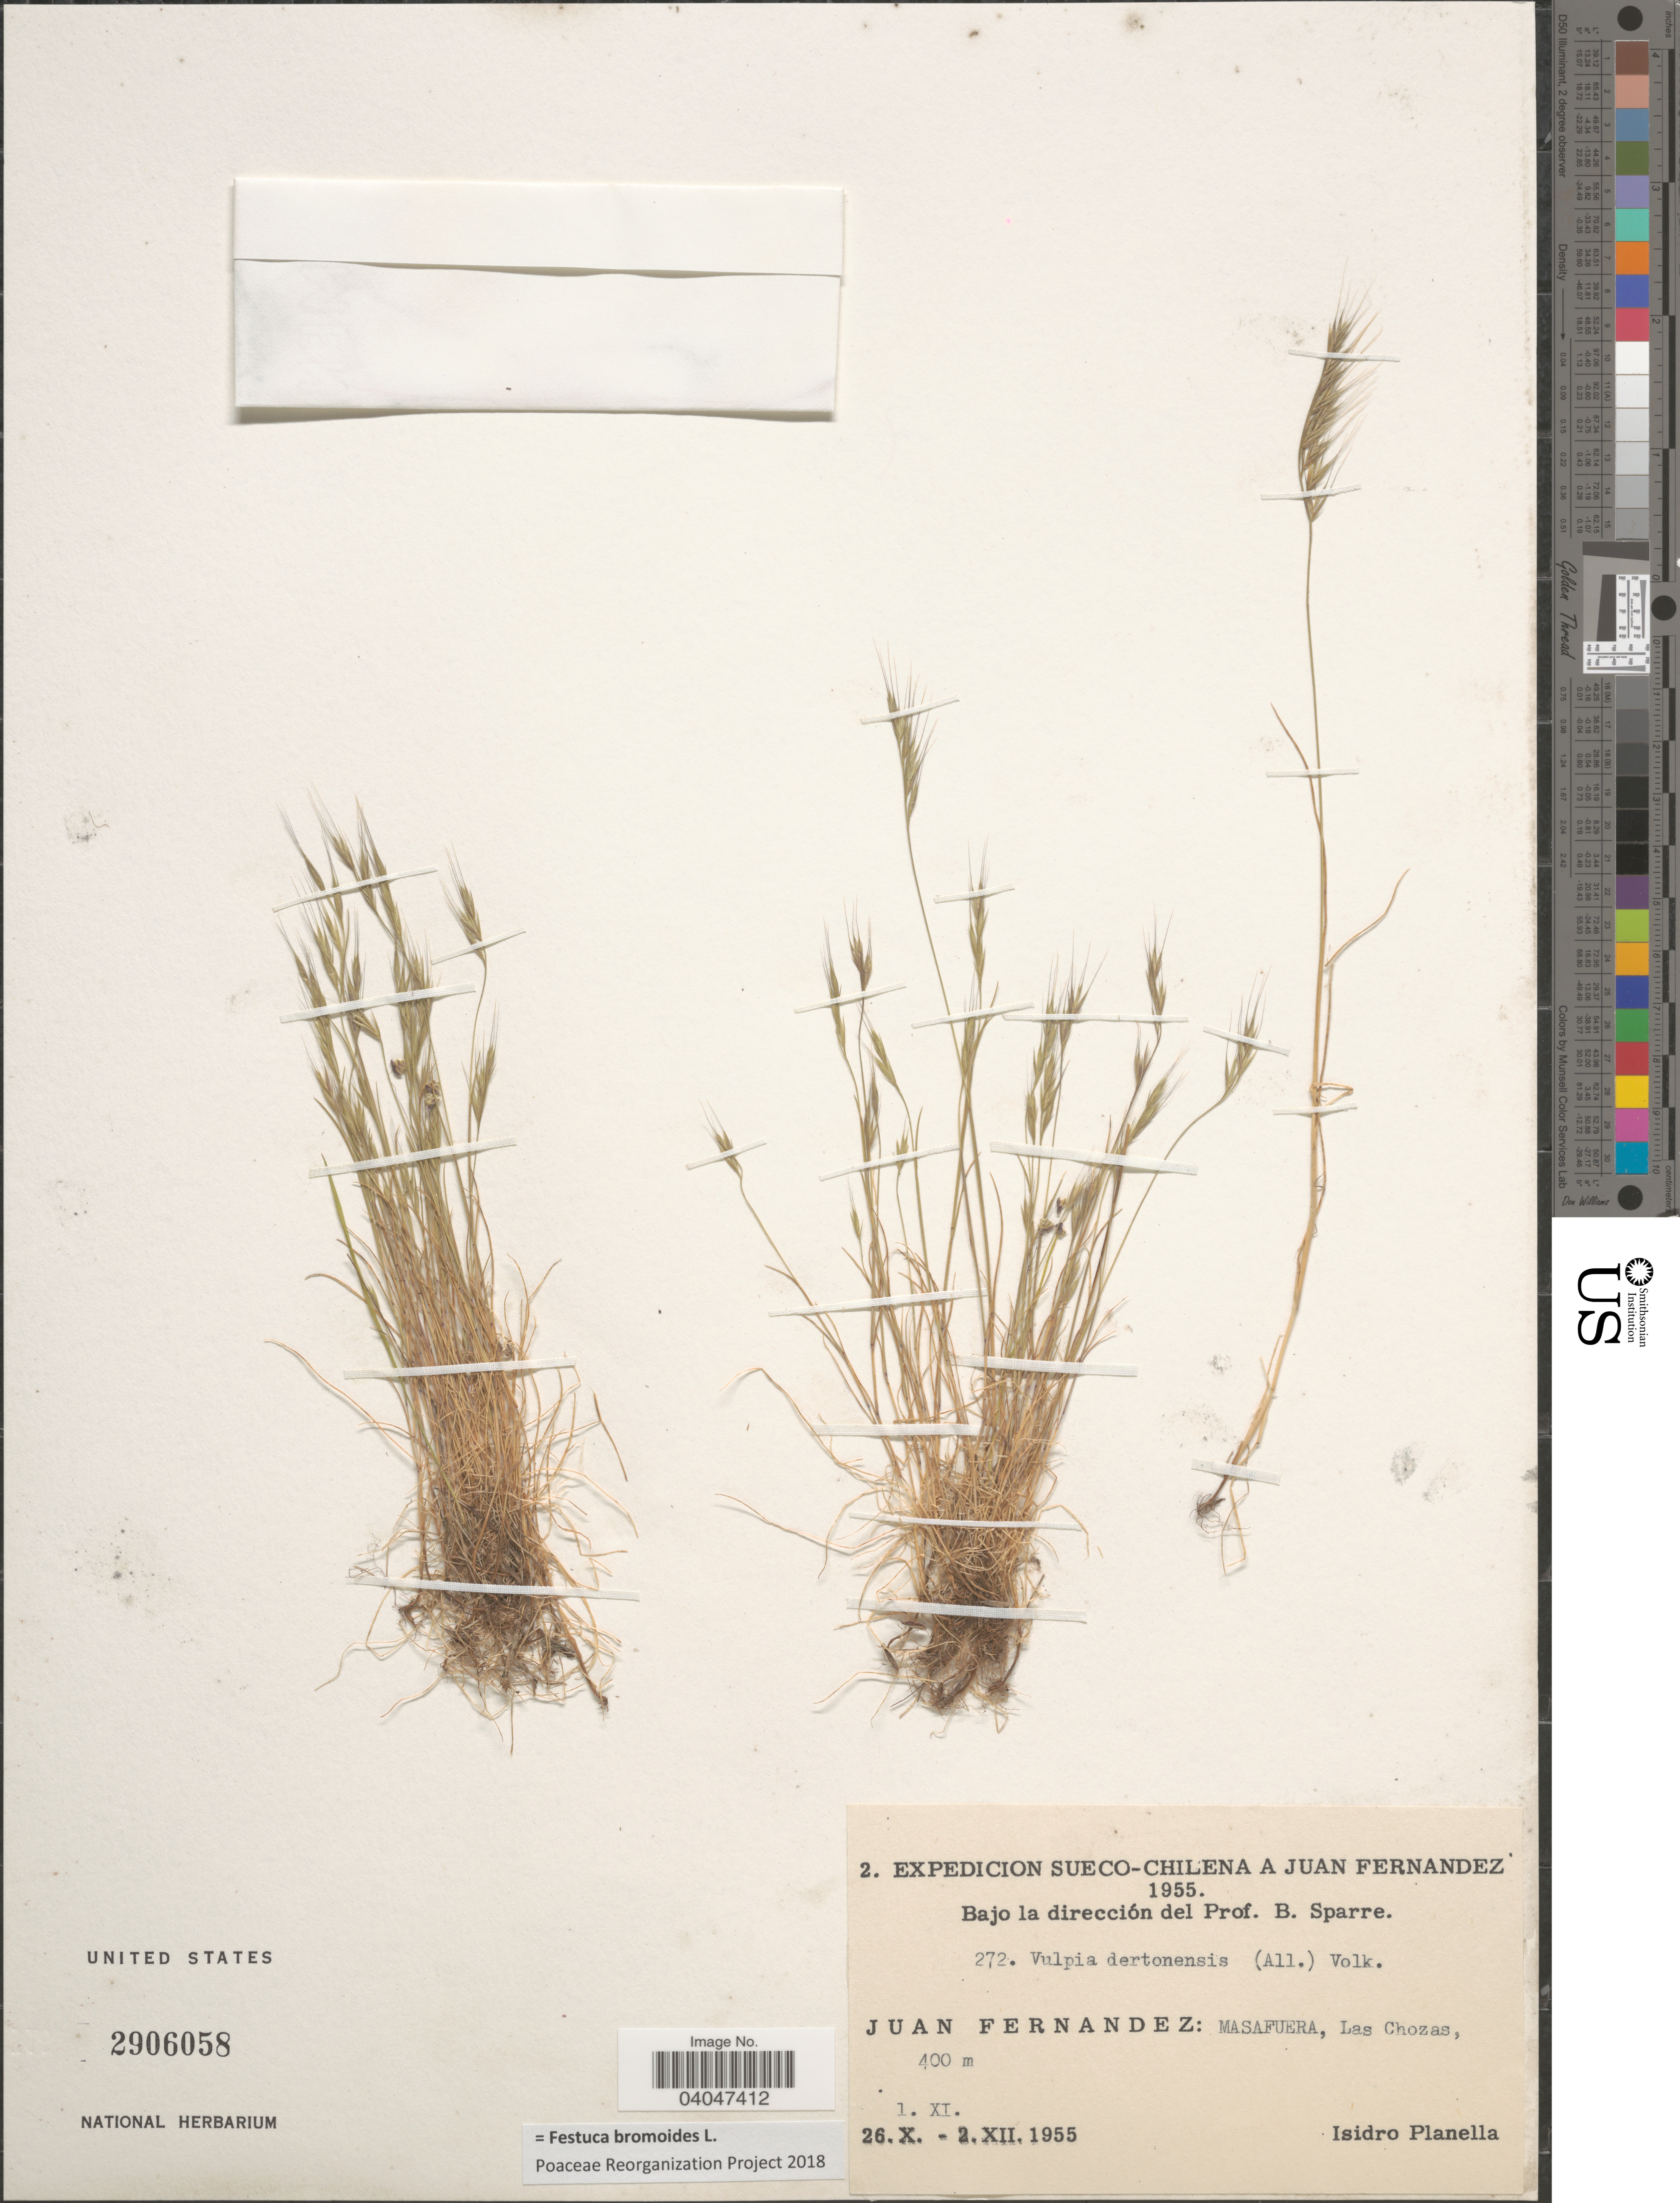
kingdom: Plantae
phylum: Tracheophyta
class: Liliopsida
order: Poales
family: Poaceae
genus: Festuca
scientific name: Festuca bromoides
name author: L.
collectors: I. Planella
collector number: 272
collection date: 1955-11-01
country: Chile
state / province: Valparaíso (V)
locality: Juan Fernandez: Masafuera, Las Chozas.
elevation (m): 400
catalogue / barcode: US 2906058